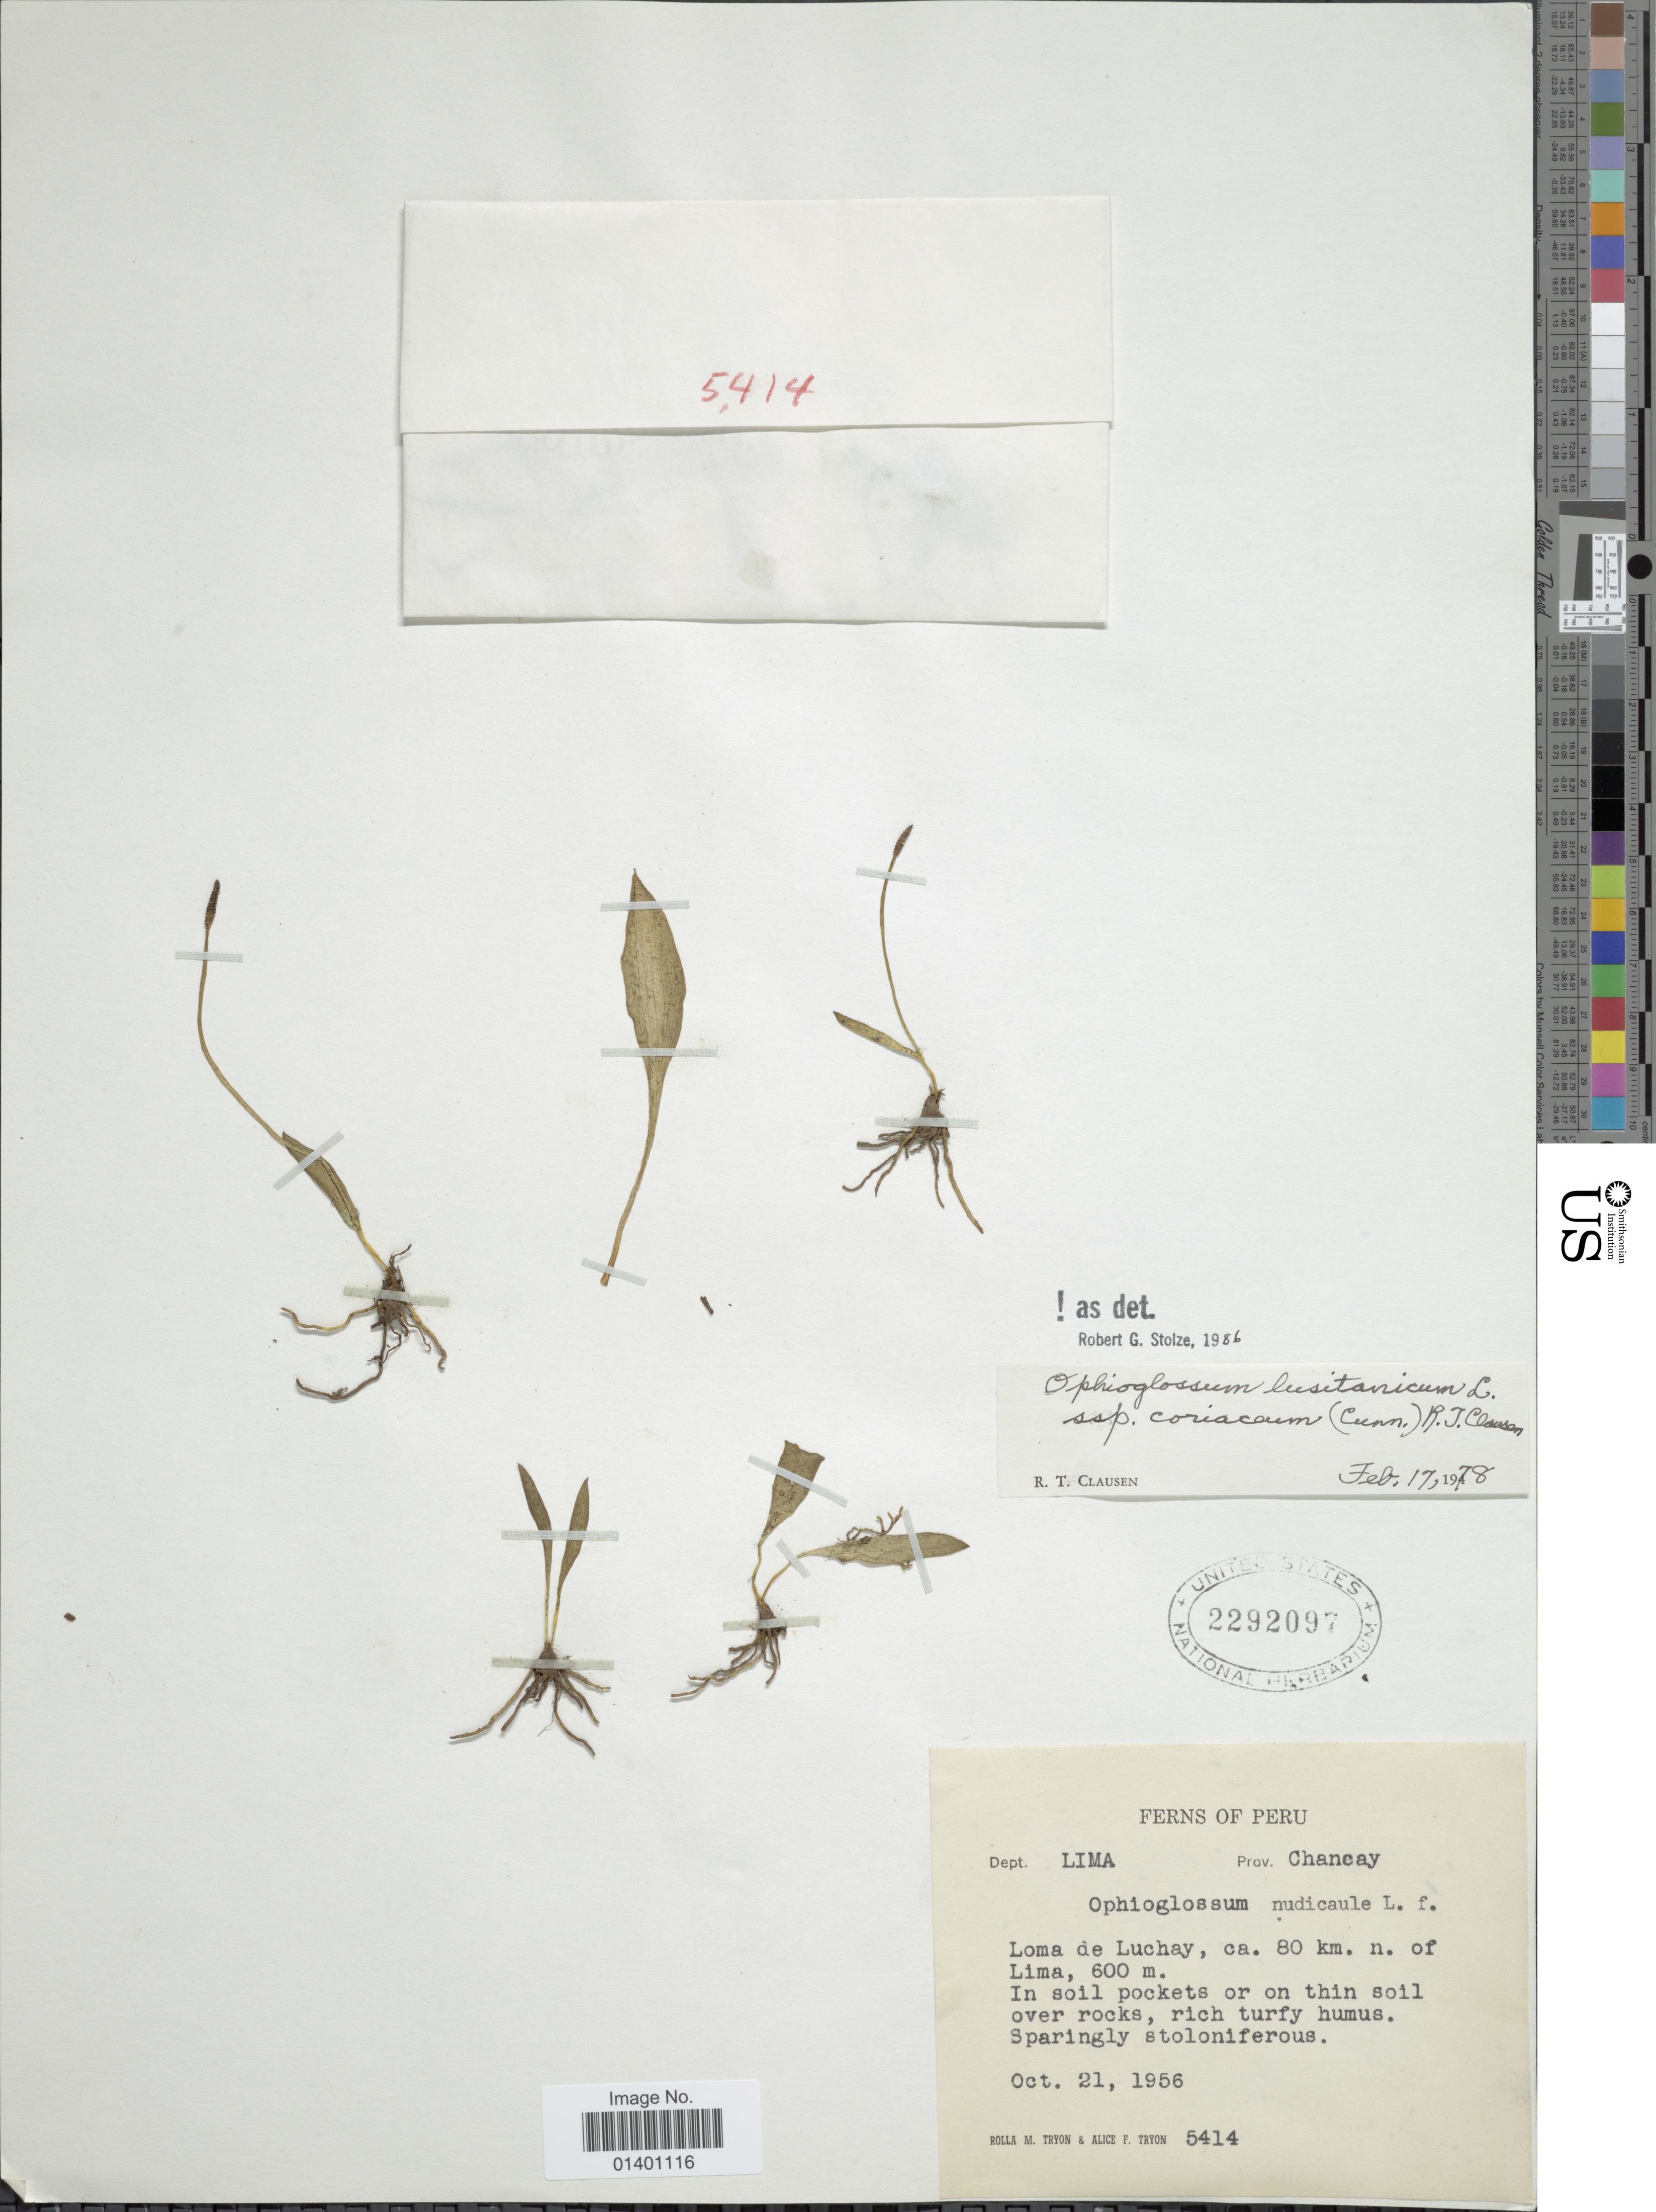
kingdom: Plantae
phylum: Tracheophyta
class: Polypodiopsida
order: Ophioglossales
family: Ophioglossaceae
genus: Ophioglossum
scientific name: Ophioglossum coriaceum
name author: A. Cunn.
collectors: R. M. Tryon & A. F. Tryon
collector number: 5414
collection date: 1956-10-21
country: Peru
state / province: Lima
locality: Prov. Chancay, Loma de Luchay, ca. 80 km n. of Lima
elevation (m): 600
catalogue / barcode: US 2292097